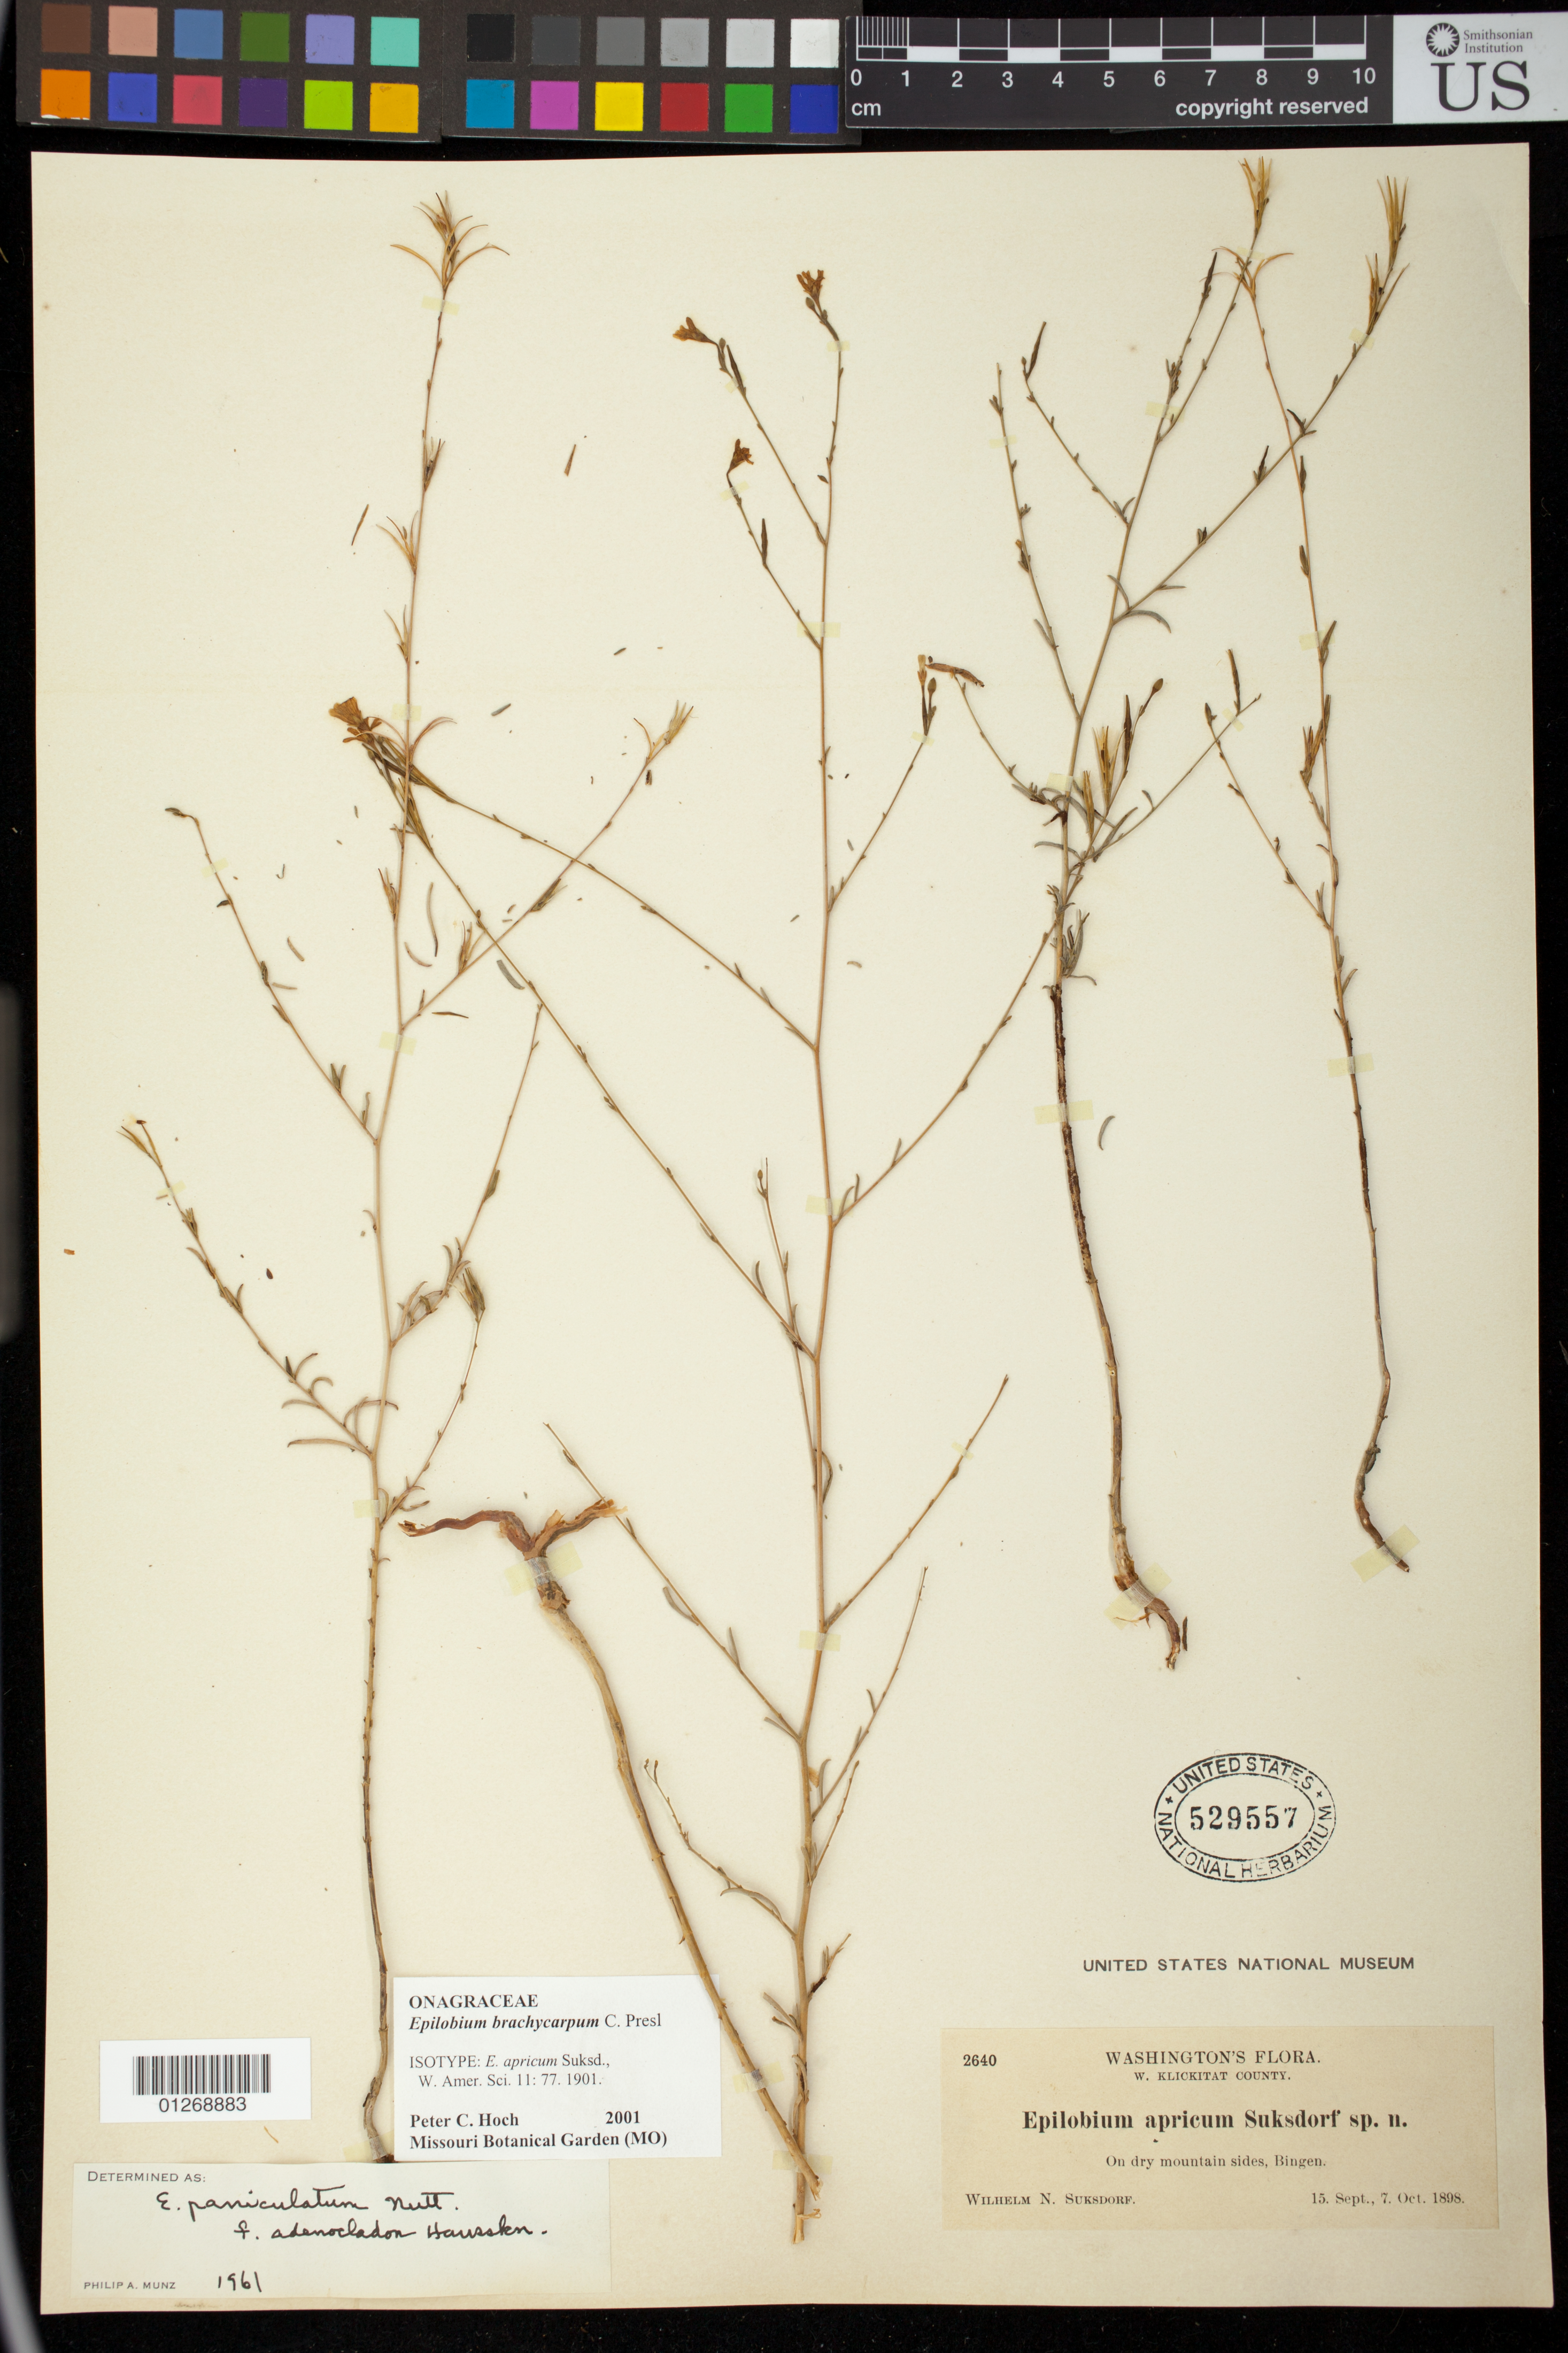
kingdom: Plantae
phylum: Tracheophyta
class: Magnoliopsida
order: Myrtales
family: Onagraceae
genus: Epilobium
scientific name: Epilobium apricum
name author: Suksd.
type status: Type Collection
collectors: W. N. Suksdorf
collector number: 2640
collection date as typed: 15 Sept., 7 Oct. 1896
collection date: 1898-09-15,1898-10-07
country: United States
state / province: Washington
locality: Near Bingen.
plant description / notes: Annotated as "isotype" by P.C. Hoch (2001); specimens apparently collected on 2 different dates, lectotypification required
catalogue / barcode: US 529557